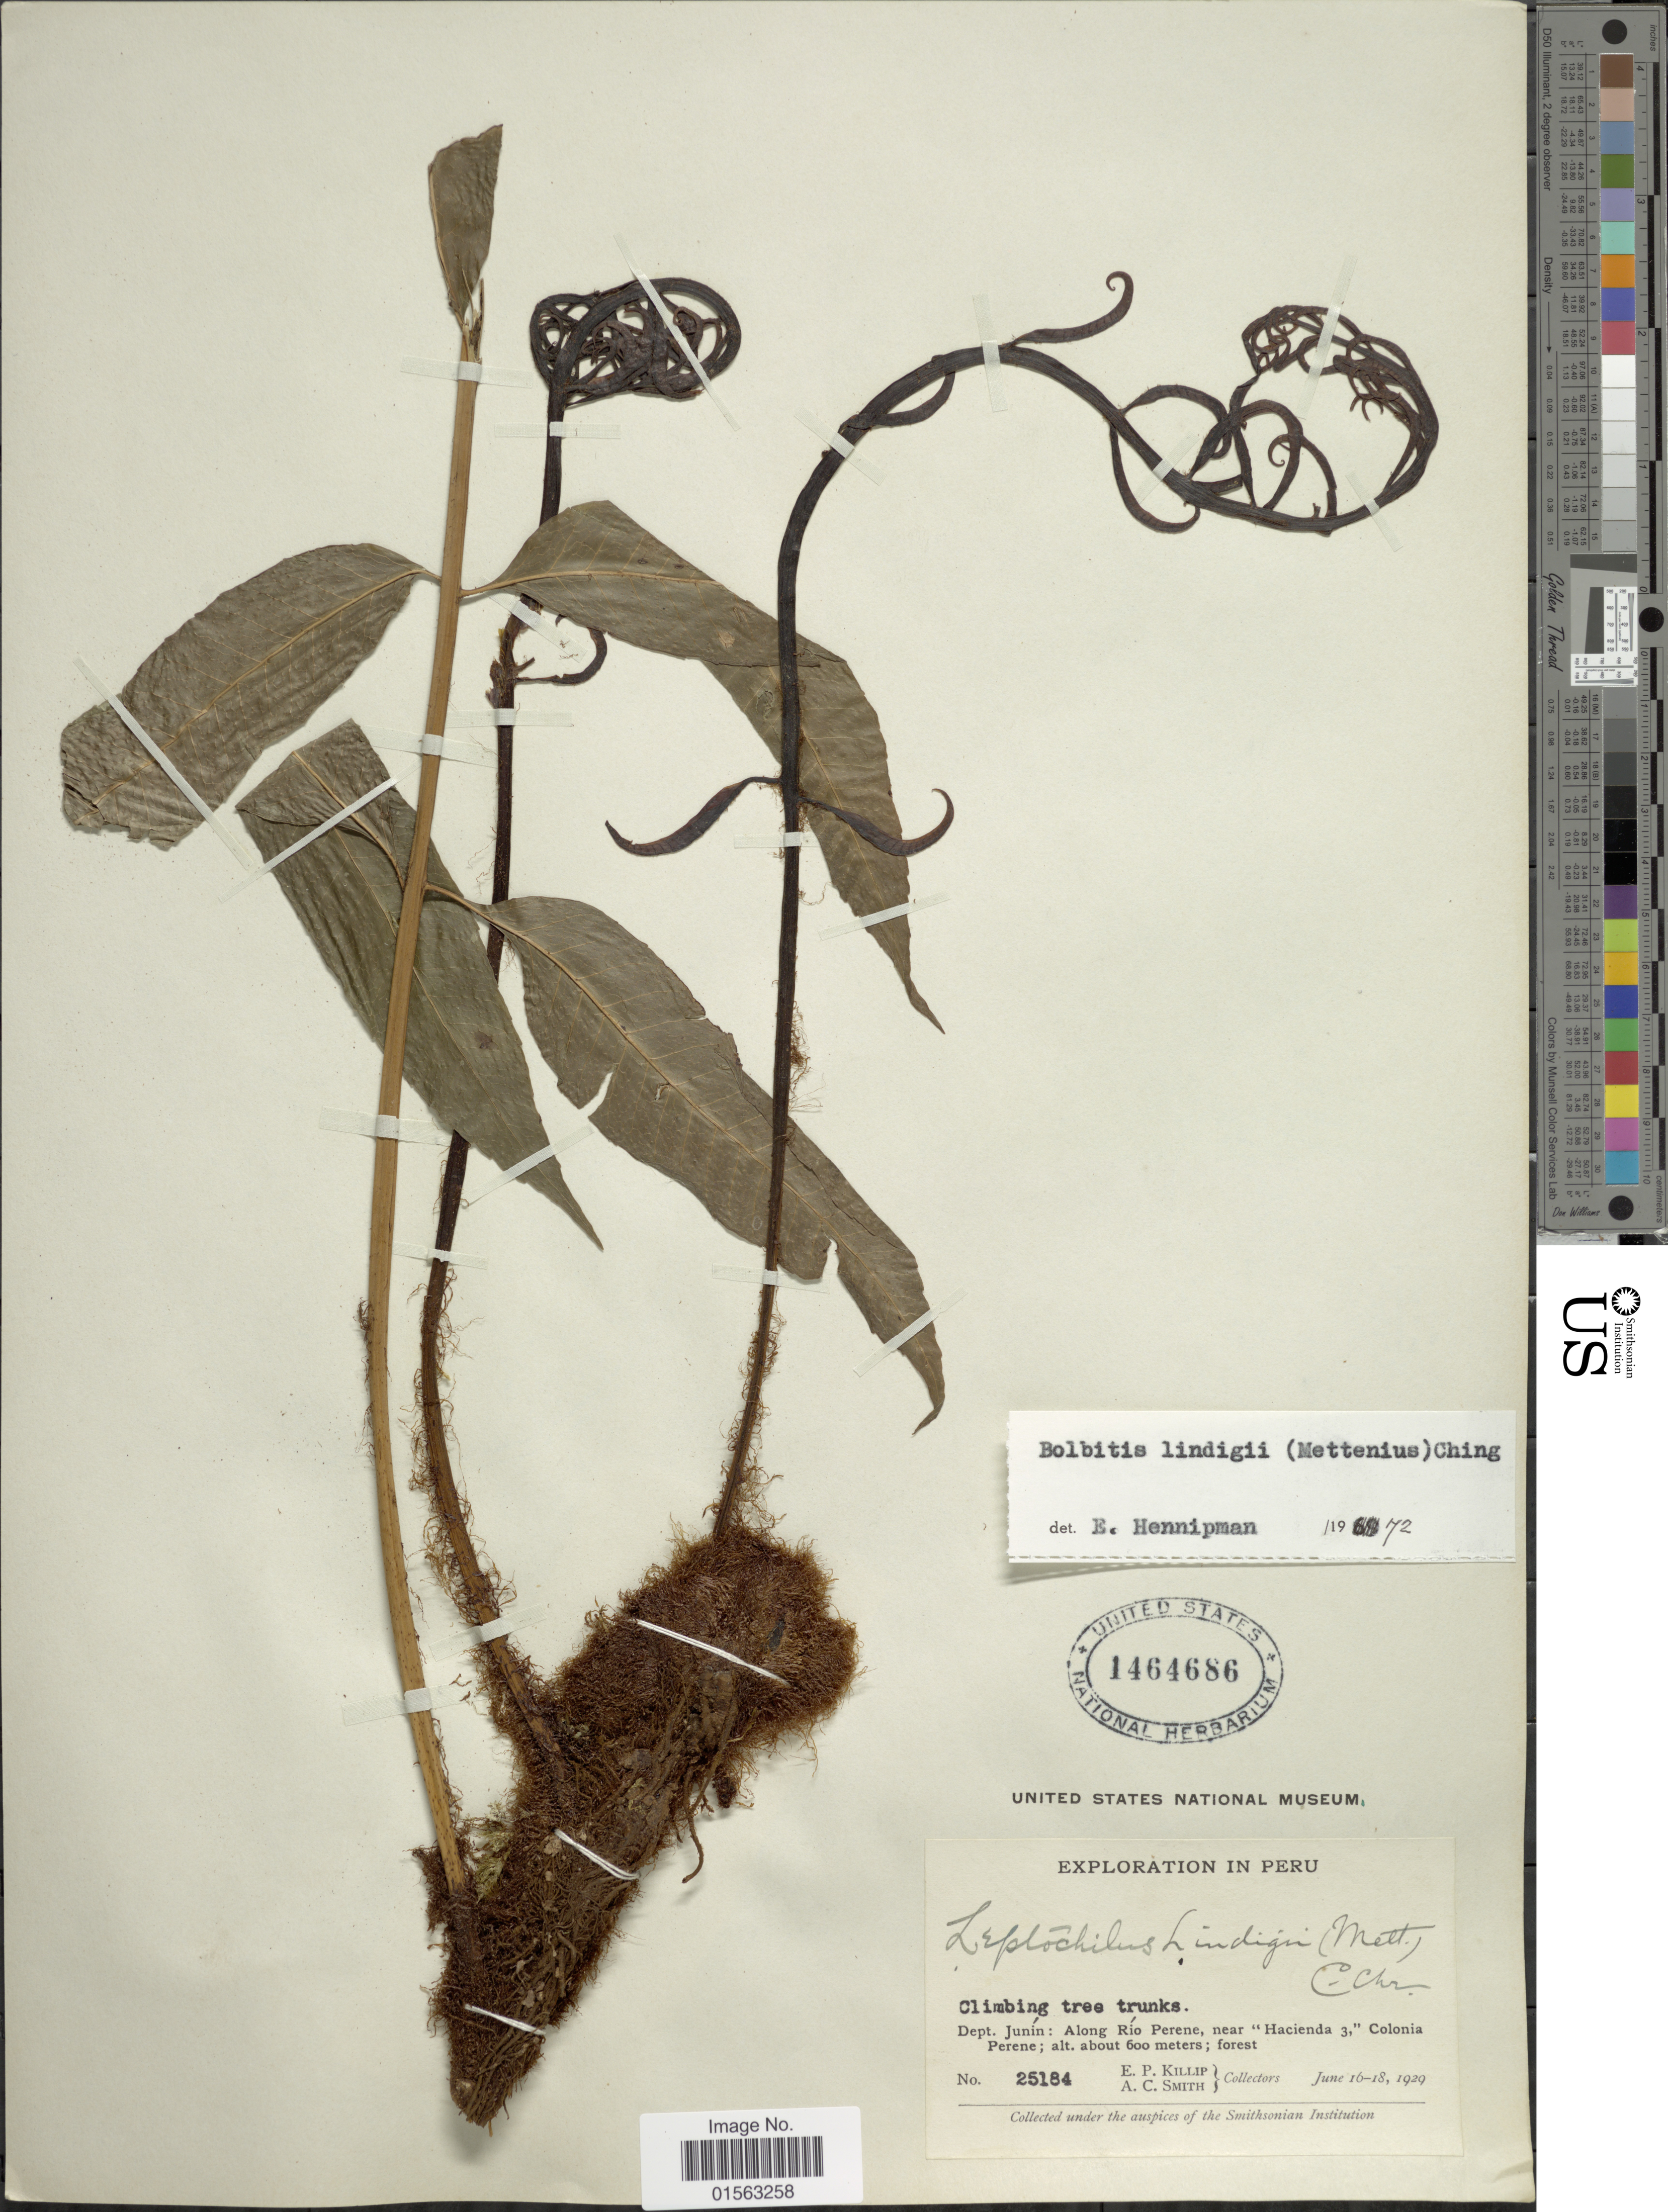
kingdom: Plantae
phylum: Tracheophyta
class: Polypodiopsida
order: Polypodiales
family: Dryopteridaceae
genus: Mickelia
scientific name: Mickelia lindigii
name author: (Mett.) R.C. Moran et al.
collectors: E. P. Killip & A. C. Smith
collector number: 25184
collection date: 1929-06-16/1929-06-18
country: Peru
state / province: Junín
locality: Along Río Perene, near "Hacienda 3," Colonia Perene; forest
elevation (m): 600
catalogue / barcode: US 1464686